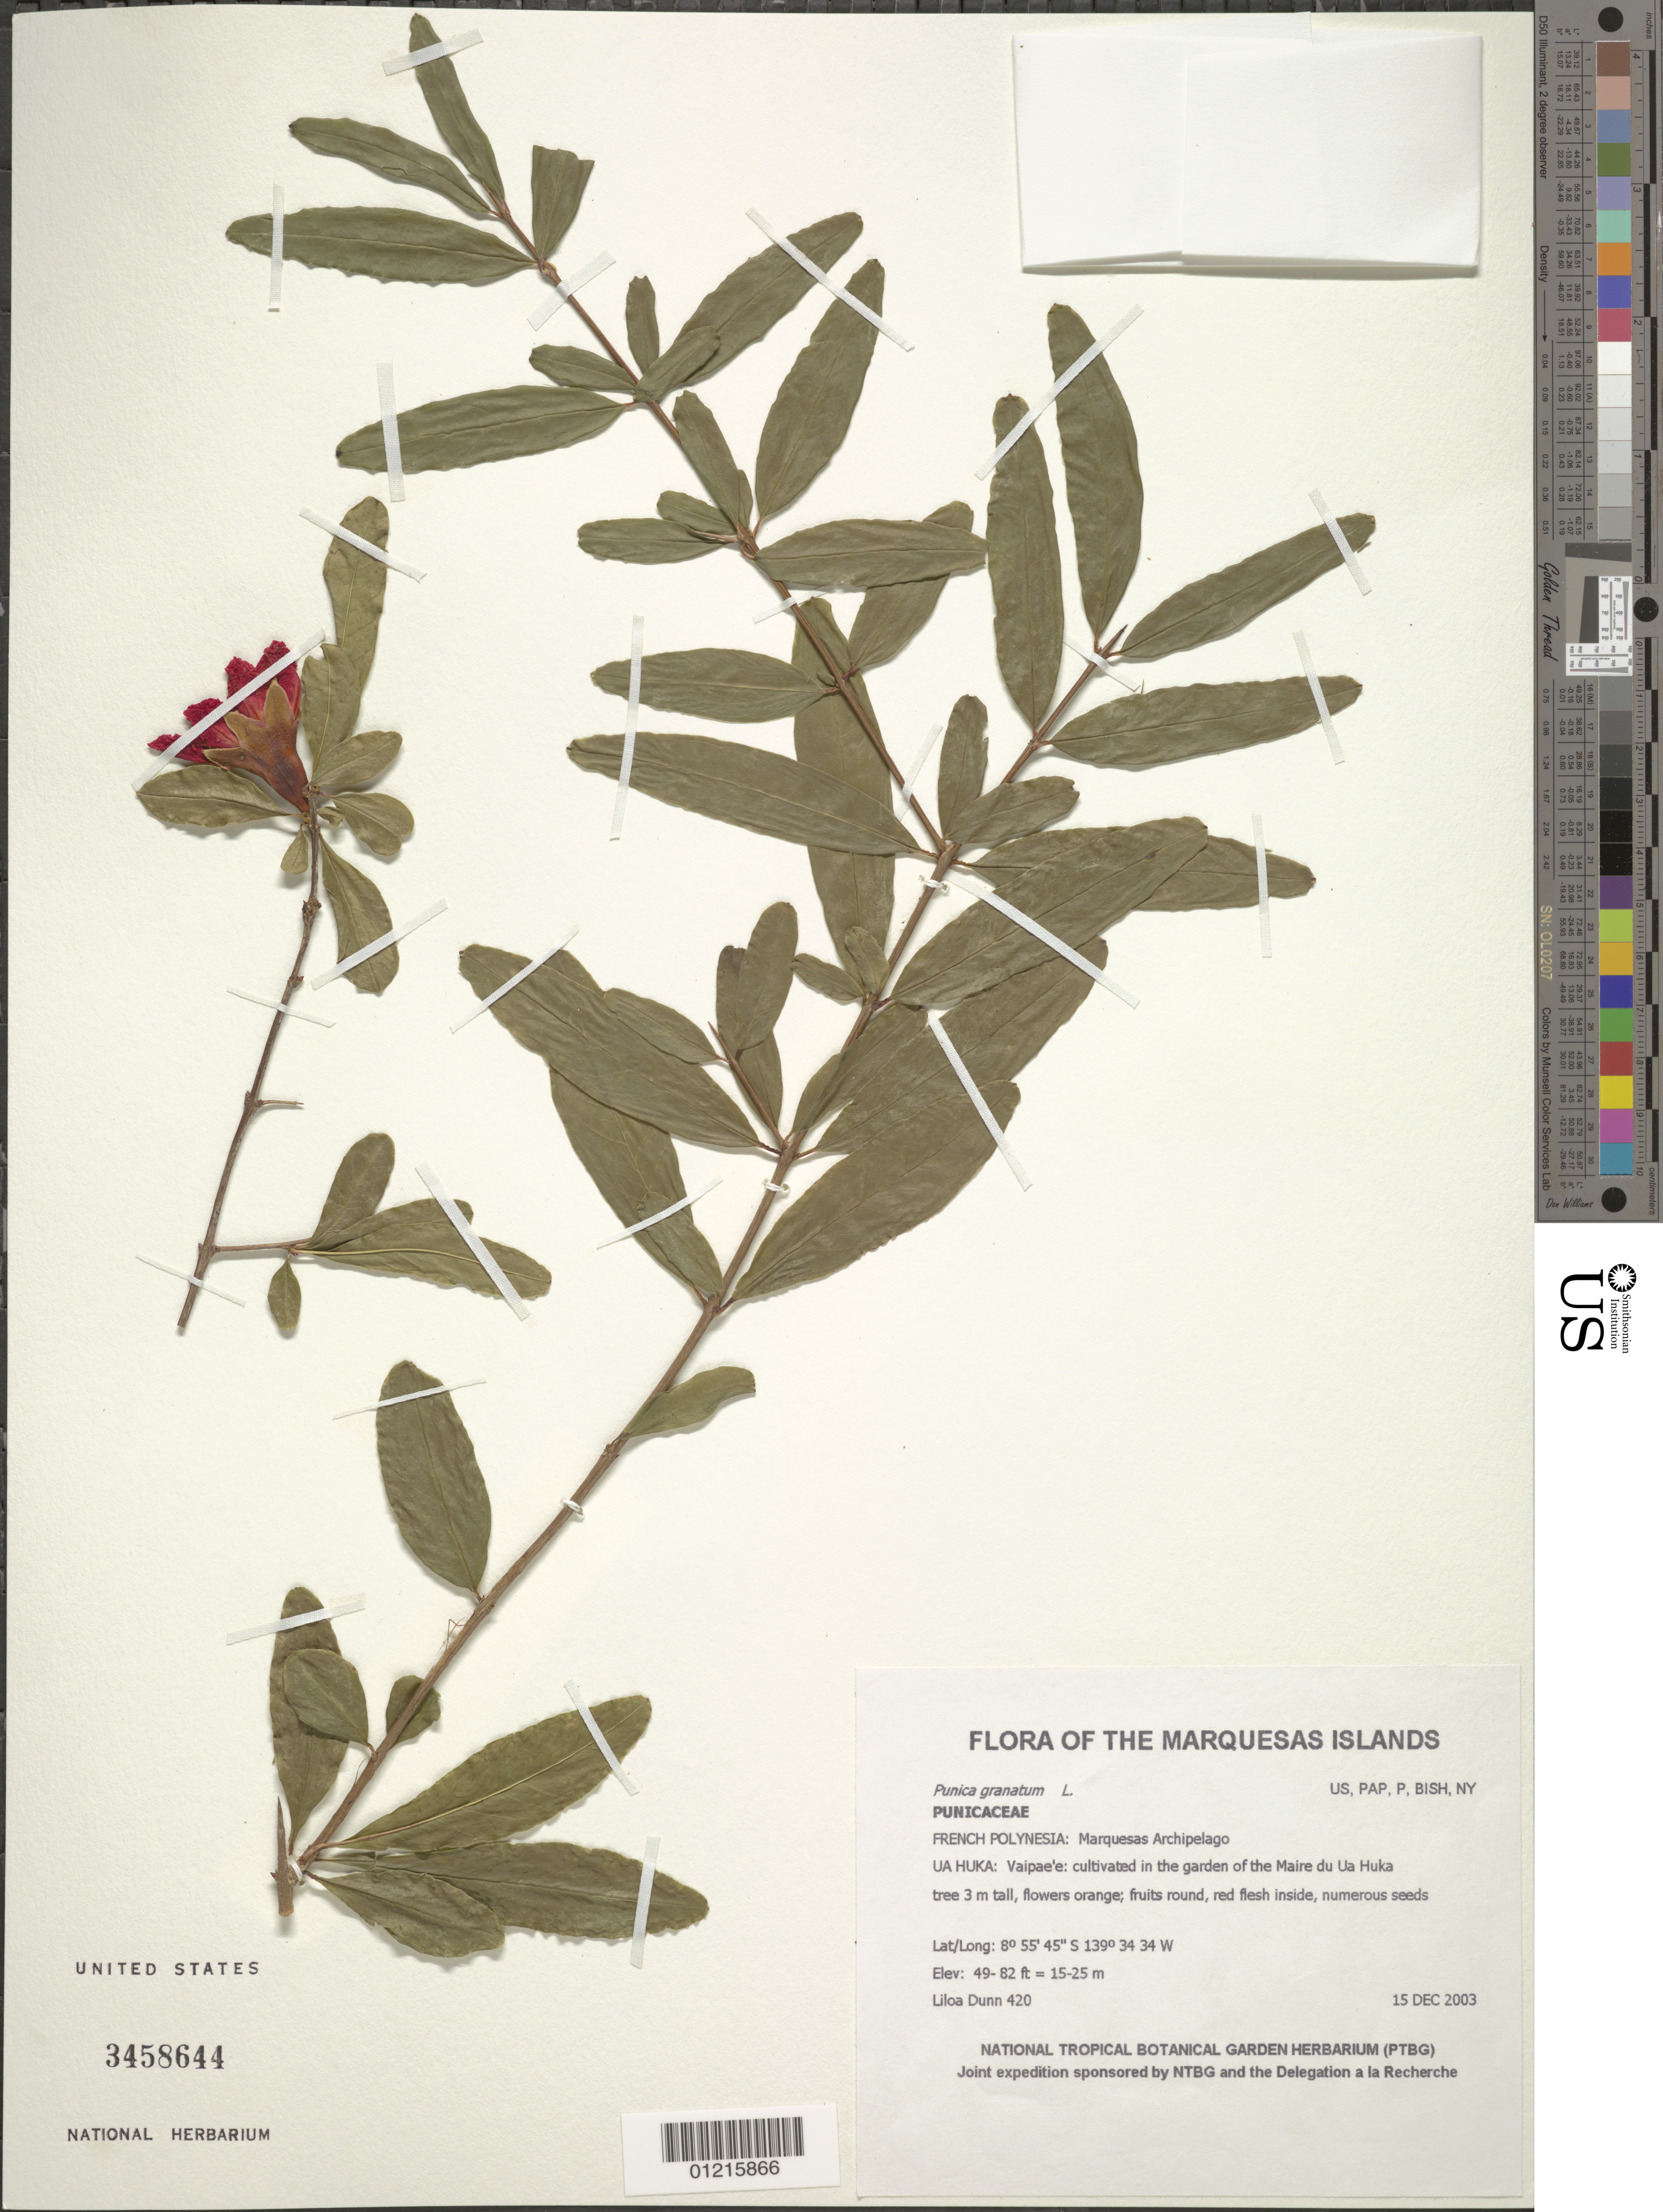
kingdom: Plantae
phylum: Tracheophyta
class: Magnoliopsida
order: Myrtales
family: Lythraceae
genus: Punica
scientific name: Punica granatum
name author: L.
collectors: L. Dunn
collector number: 420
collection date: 2003-12-15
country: French Polynesia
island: Ua Huka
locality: Vaipae'e: cultivated in the garden of the Maire du Ua Huka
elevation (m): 15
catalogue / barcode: US 3458644